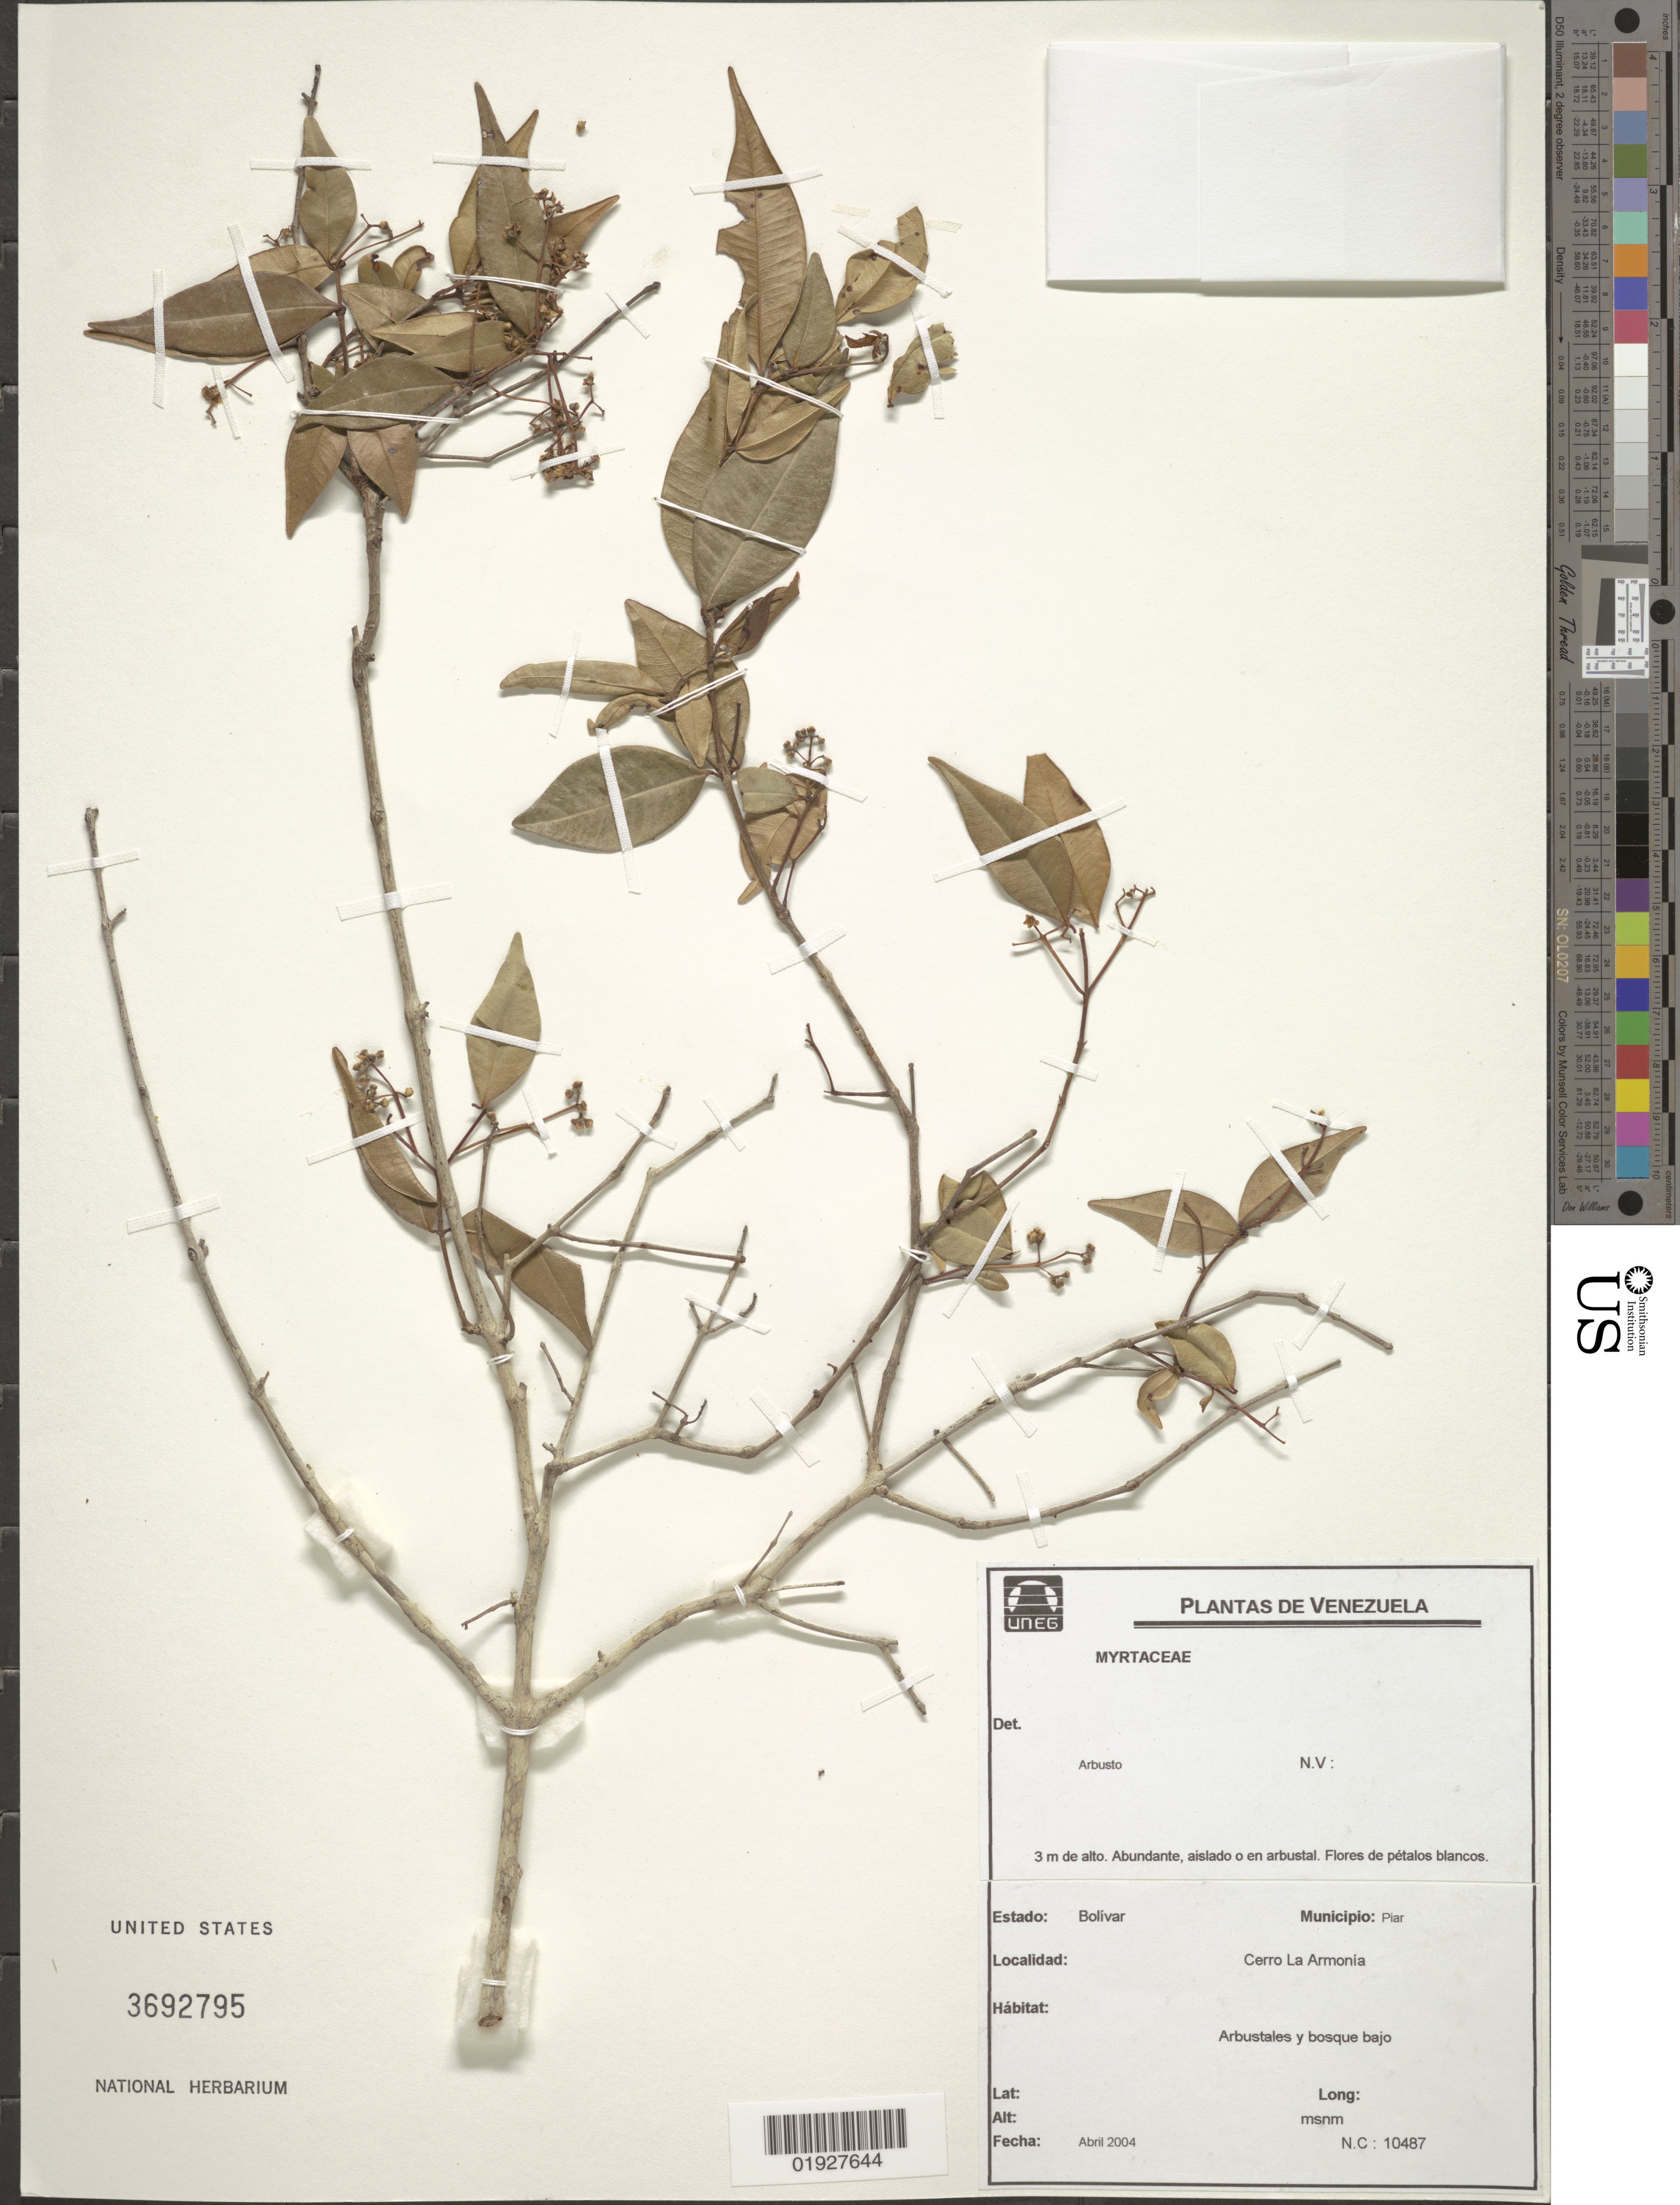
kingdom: Plantae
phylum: Tracheophyta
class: Magnoliopsida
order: Myrtales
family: Myrtaceae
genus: Myrcia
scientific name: Myrcia sp.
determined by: Parra-O, Carlos A., Instituto de Ciencias Naturales - Universidad Nacional de Colombia (COLOMBIA)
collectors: unk.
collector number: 10487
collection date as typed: Apr 2004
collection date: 2004-04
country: Venezuela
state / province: Bolivar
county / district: Gran Sabana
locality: Cerro La Armonia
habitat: Arbustales y Bosque bajo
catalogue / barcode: US 3692795